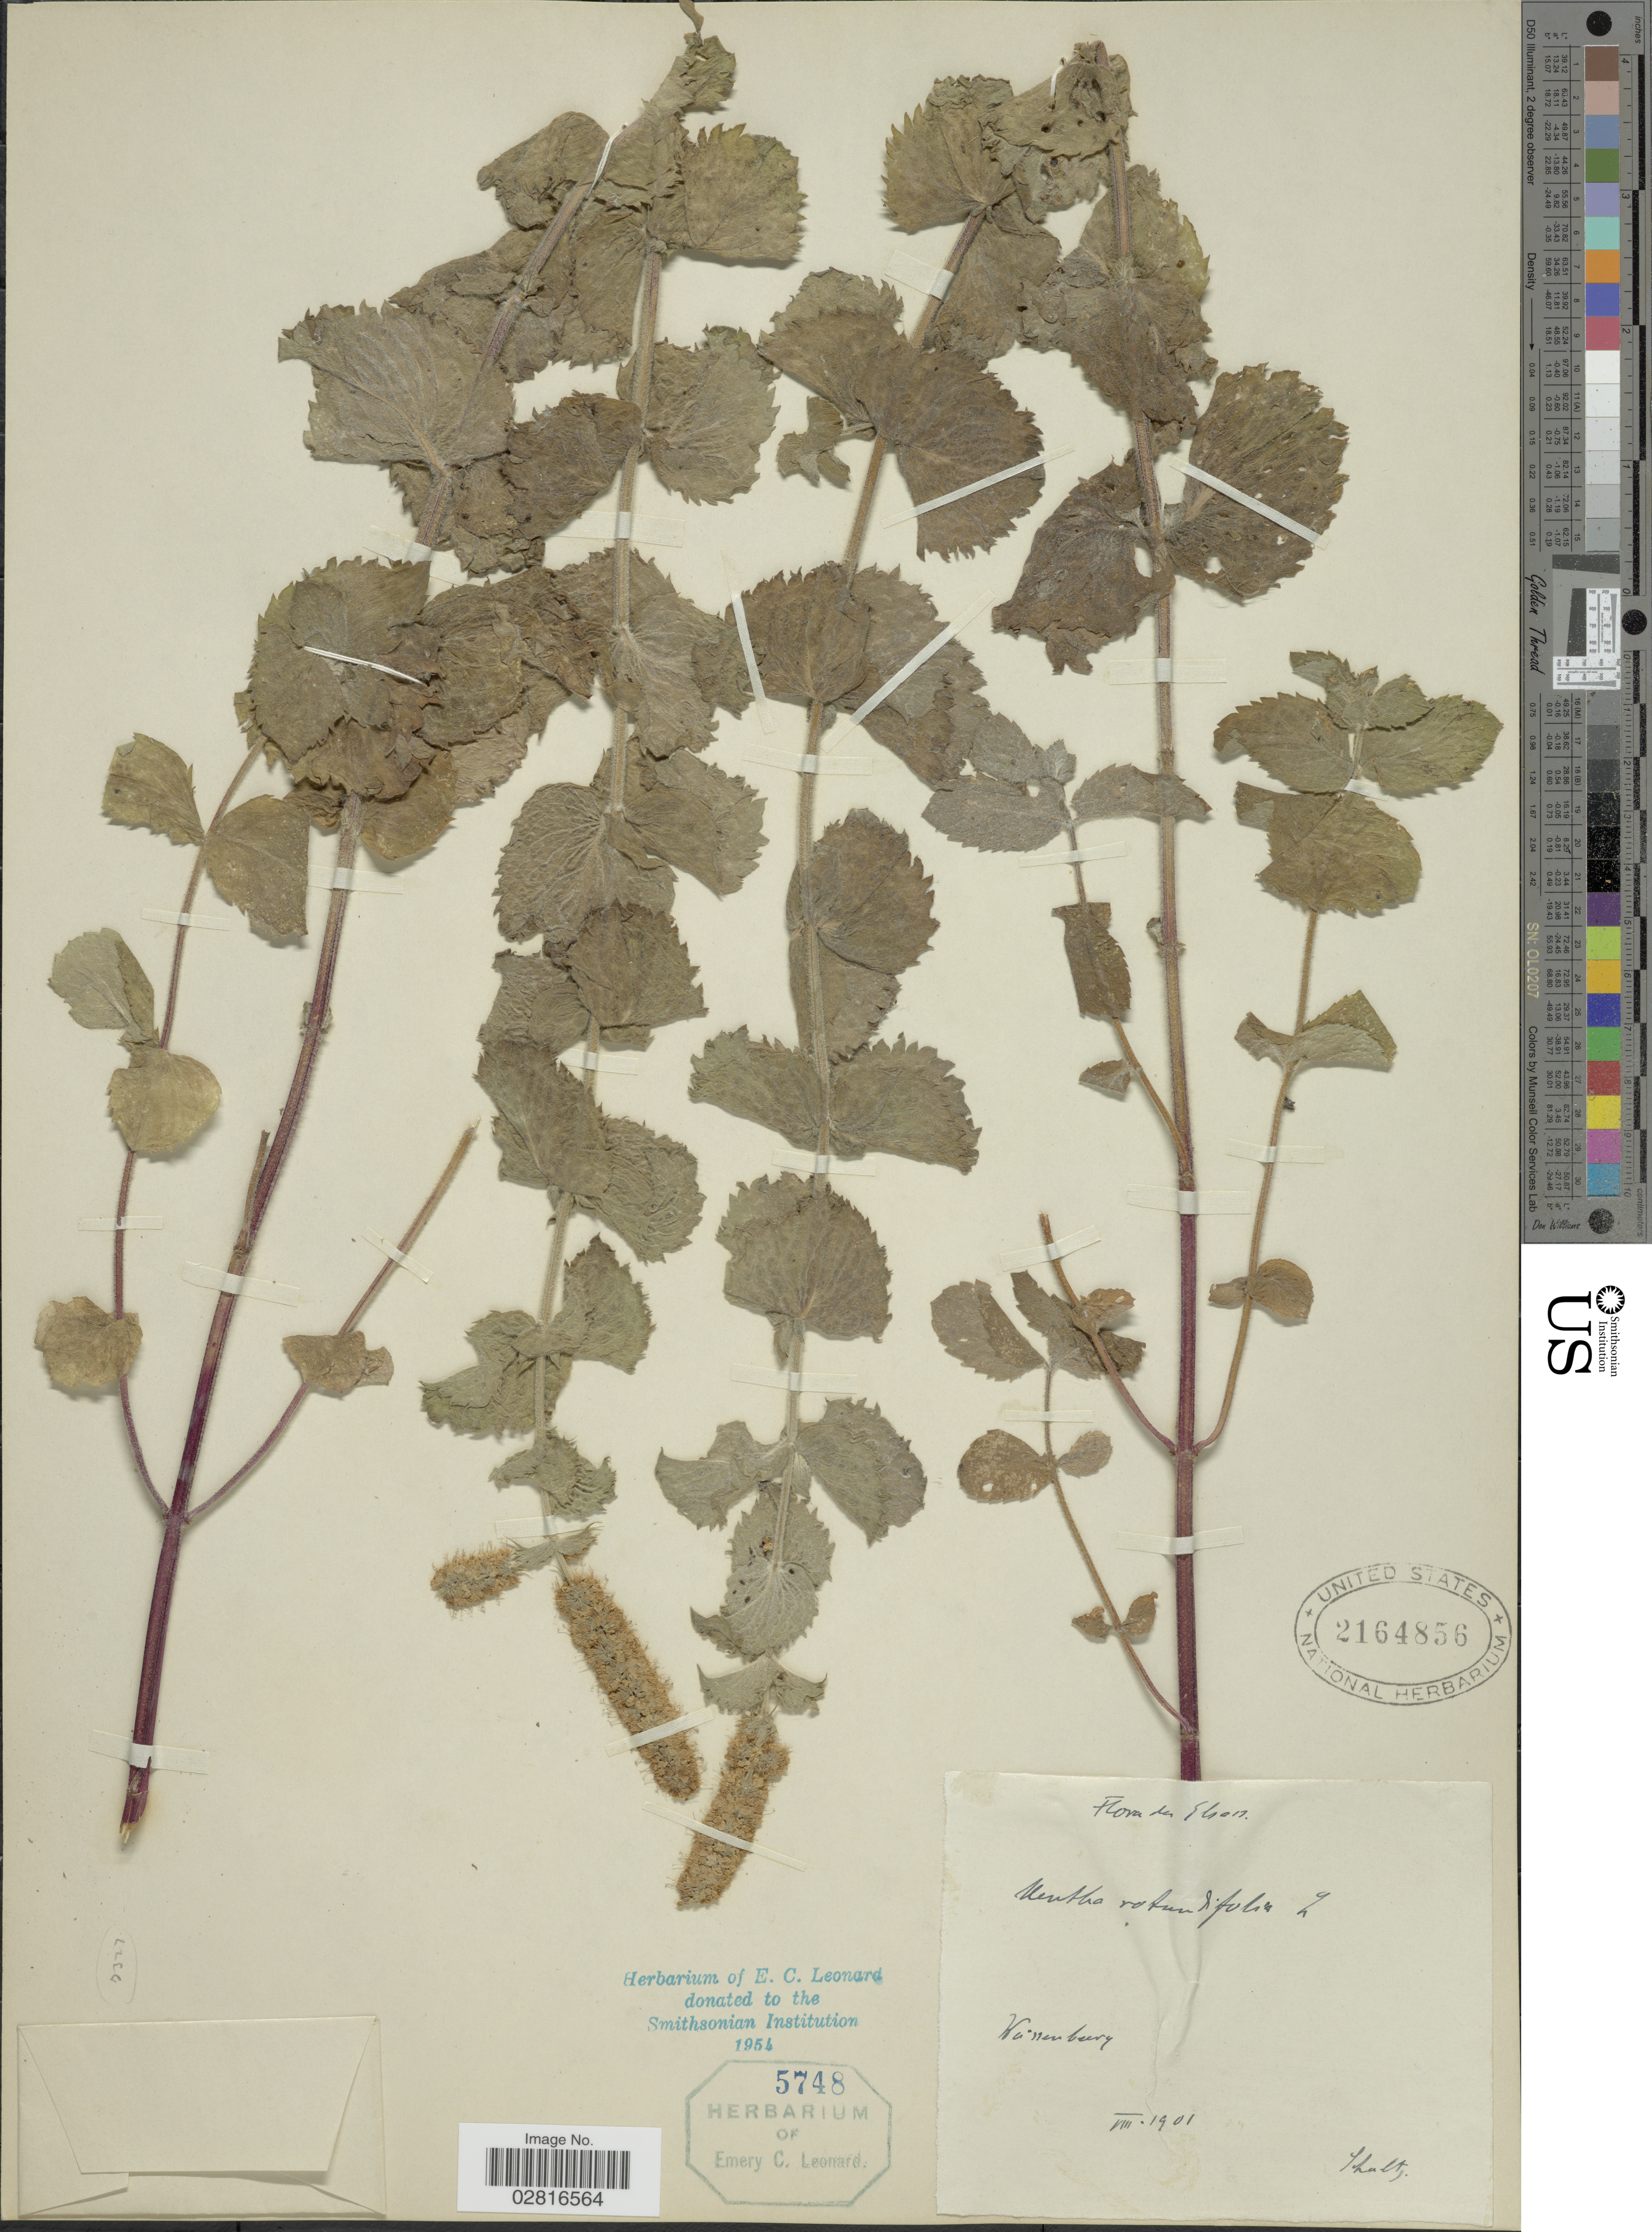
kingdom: Plantae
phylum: Tracheophyta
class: Magnoliopsida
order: Lamiales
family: Lamiaceae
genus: Mentha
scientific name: Mentha rotundifolia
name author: (L.) Huds.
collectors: Schultz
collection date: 1901-08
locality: Eslon [interpreted]. Wallenburg [interpreted]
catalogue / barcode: US 2164856